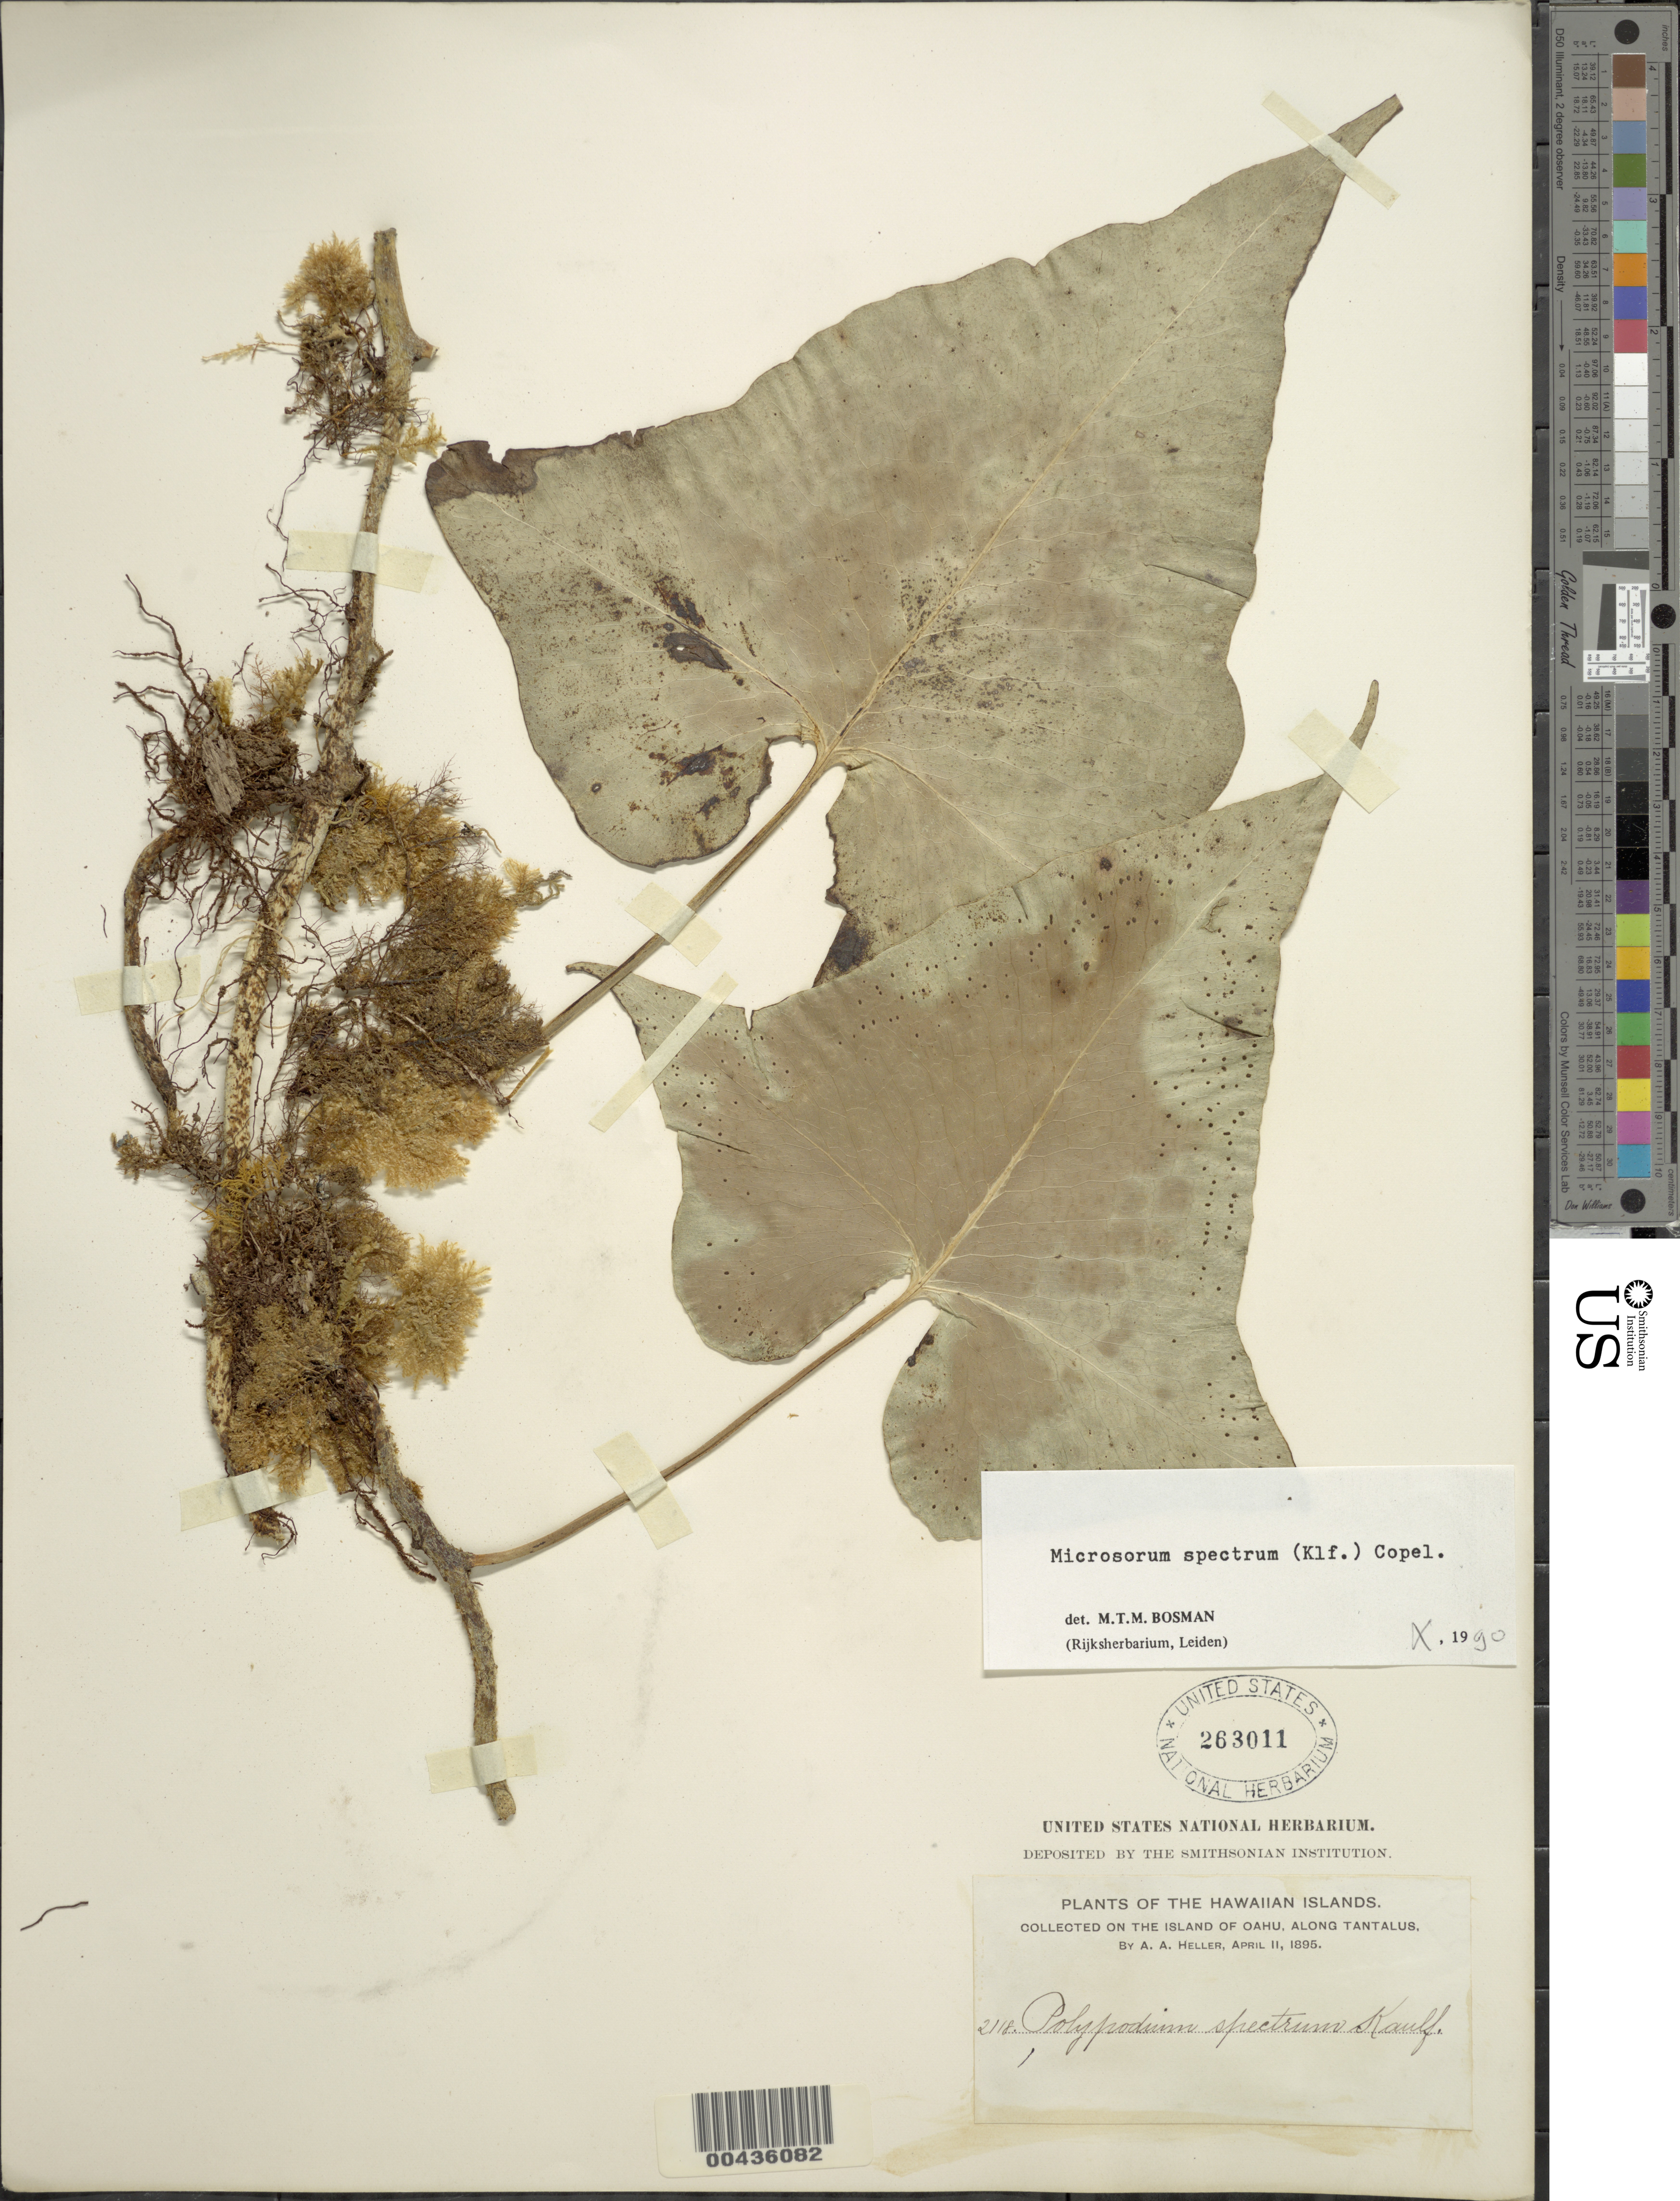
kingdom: Plantae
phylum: Tracheophyta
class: Polypodiopsida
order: Polypodiales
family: Polypodiaceae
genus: Microsorum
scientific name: Microsorum spectrum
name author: (Kaulf.) Copel.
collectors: A. A. Heller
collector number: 2118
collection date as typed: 11 Apr 1895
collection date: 1895-04-11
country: United States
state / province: Hawaii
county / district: Honolulu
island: Oahu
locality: Along Tantalus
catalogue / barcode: US 263011